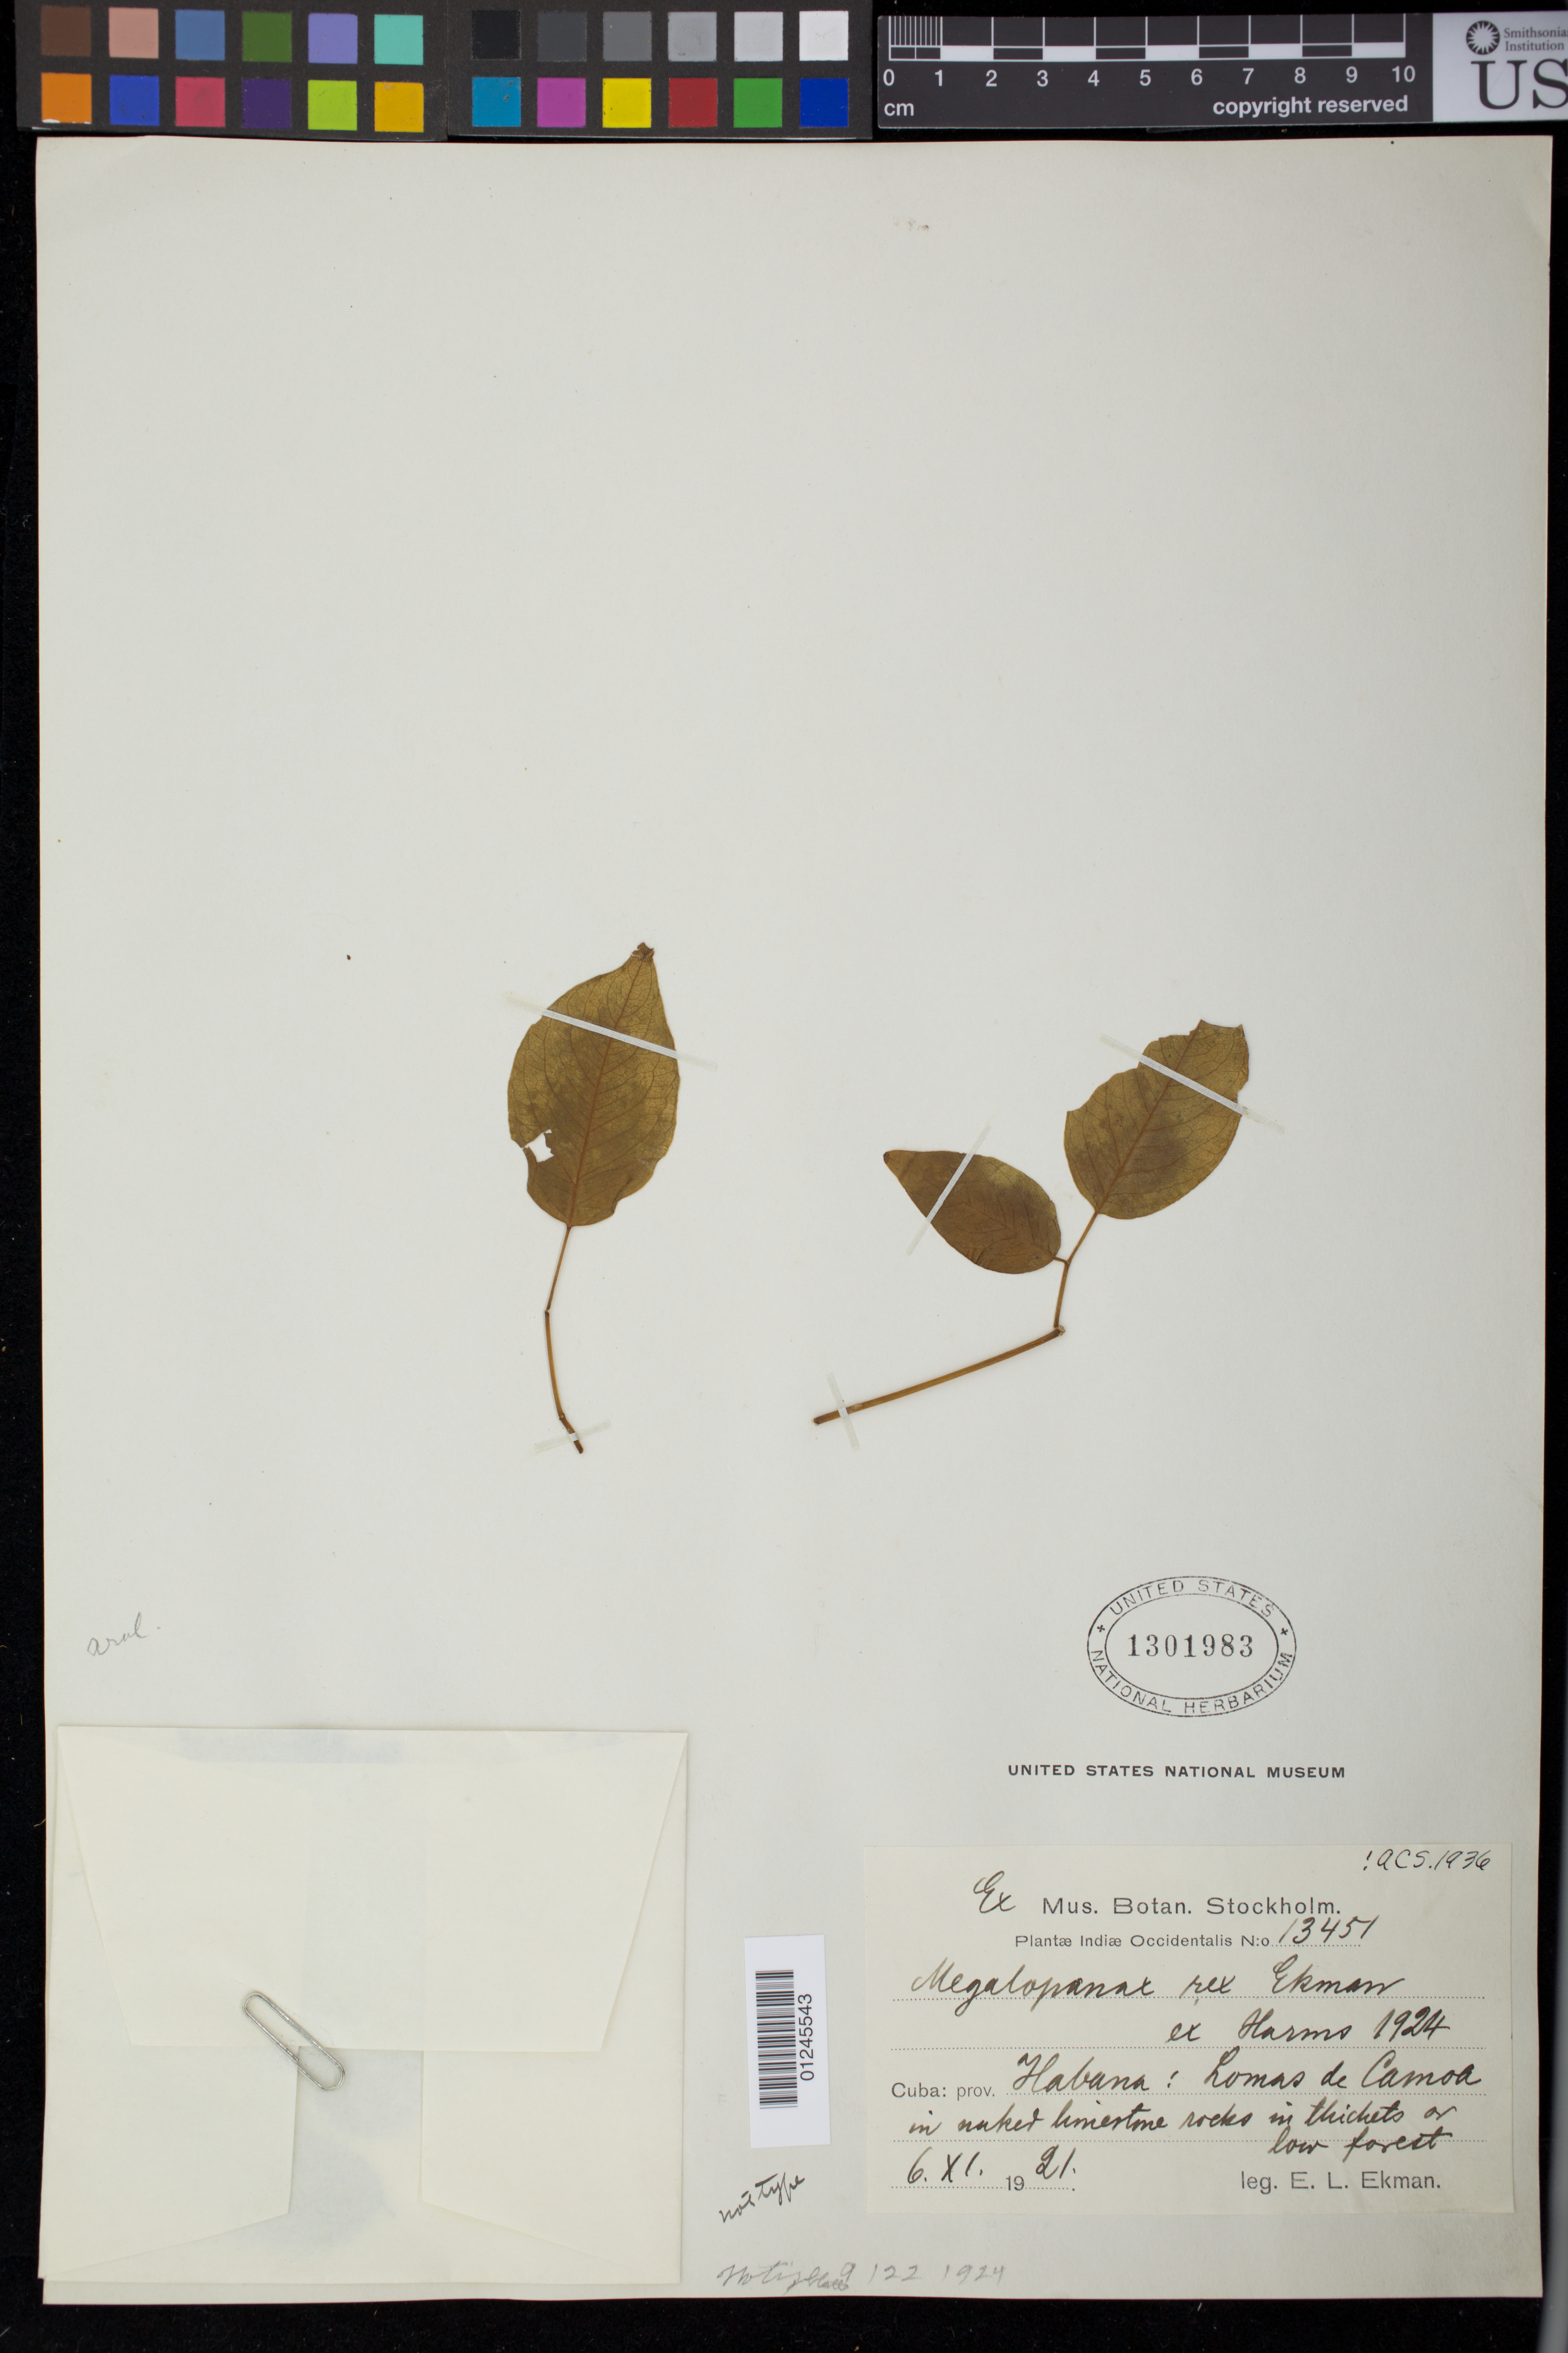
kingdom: Plantae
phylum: Tracheophyta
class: Magnoliopsida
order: Apiales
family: Araliaceae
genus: Megalopanax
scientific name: Megalopanax rex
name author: Ekman ex Harms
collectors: E. L. Ekman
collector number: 13451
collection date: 1921-11-06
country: Cuba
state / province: Mayabeque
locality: Prov. Habana: Lomas de Camoa.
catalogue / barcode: US 1301983